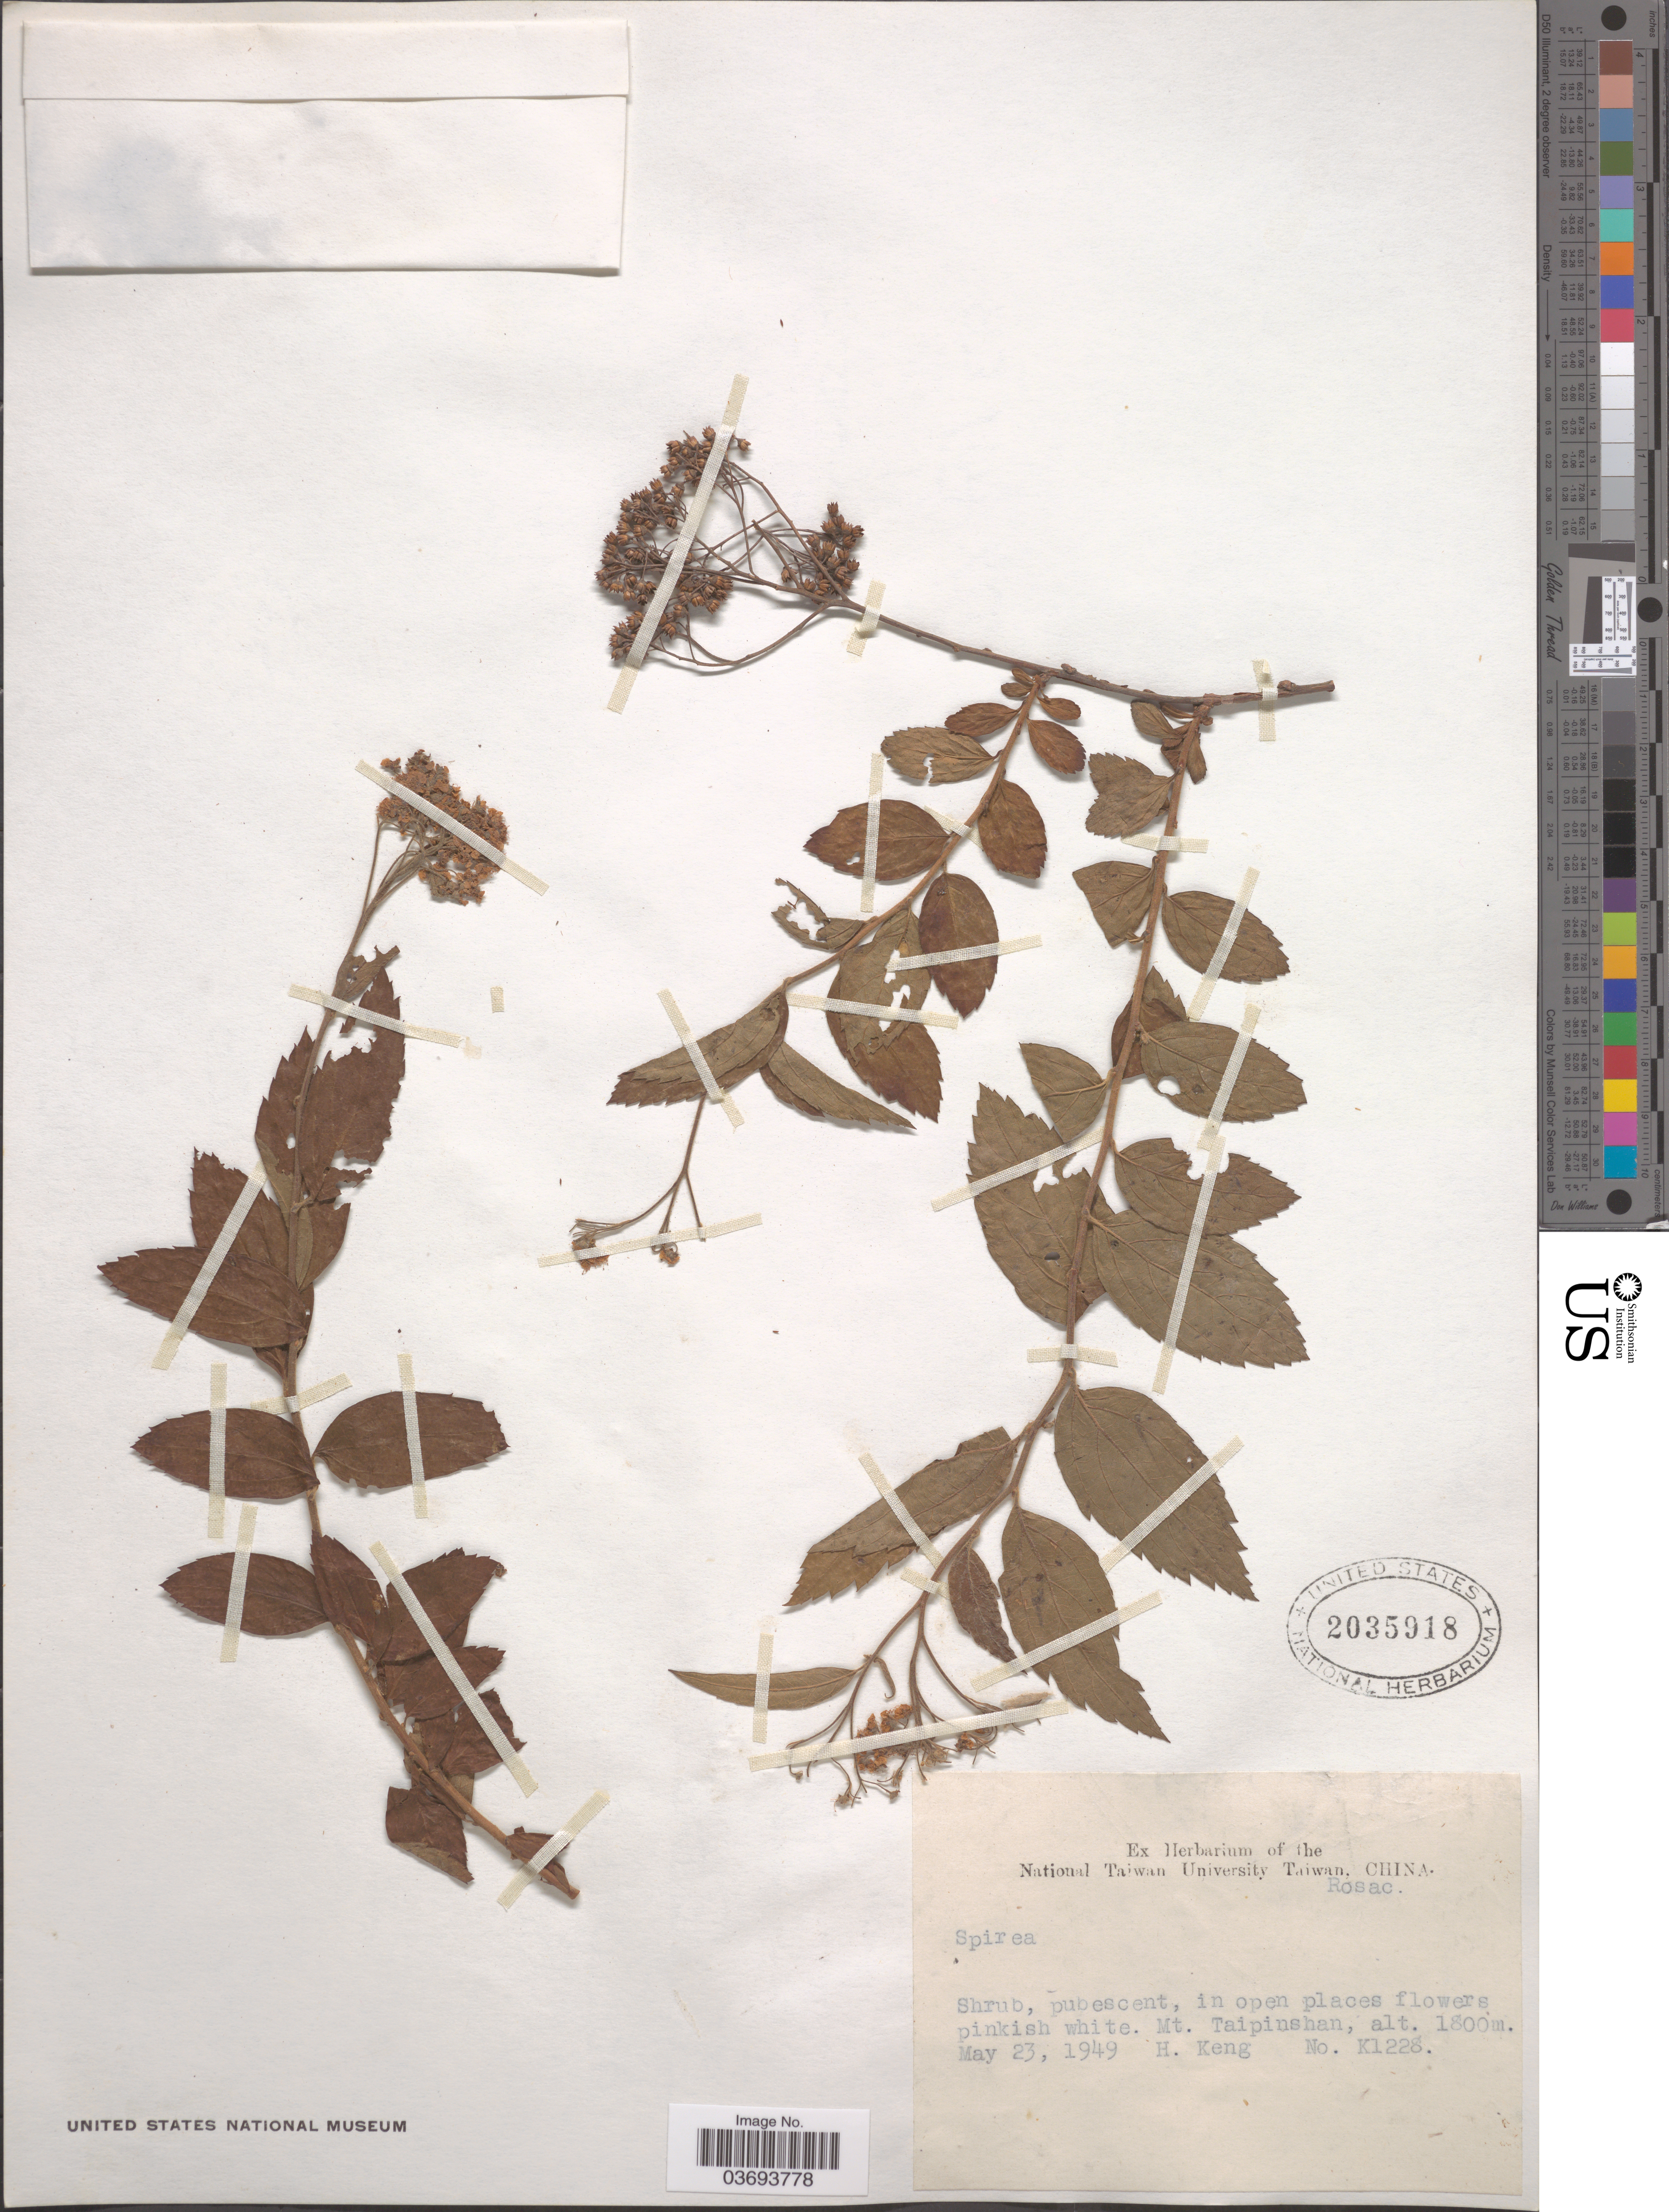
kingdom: Plantae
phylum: Tracheophyta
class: Magnoliopsida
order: Rosales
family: Rosaceae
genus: Spiraea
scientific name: Spiraea sp.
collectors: H. Keng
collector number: K1228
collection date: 1949-05-23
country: China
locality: Mt. Taipinshan.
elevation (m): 1800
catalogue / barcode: US 2035918